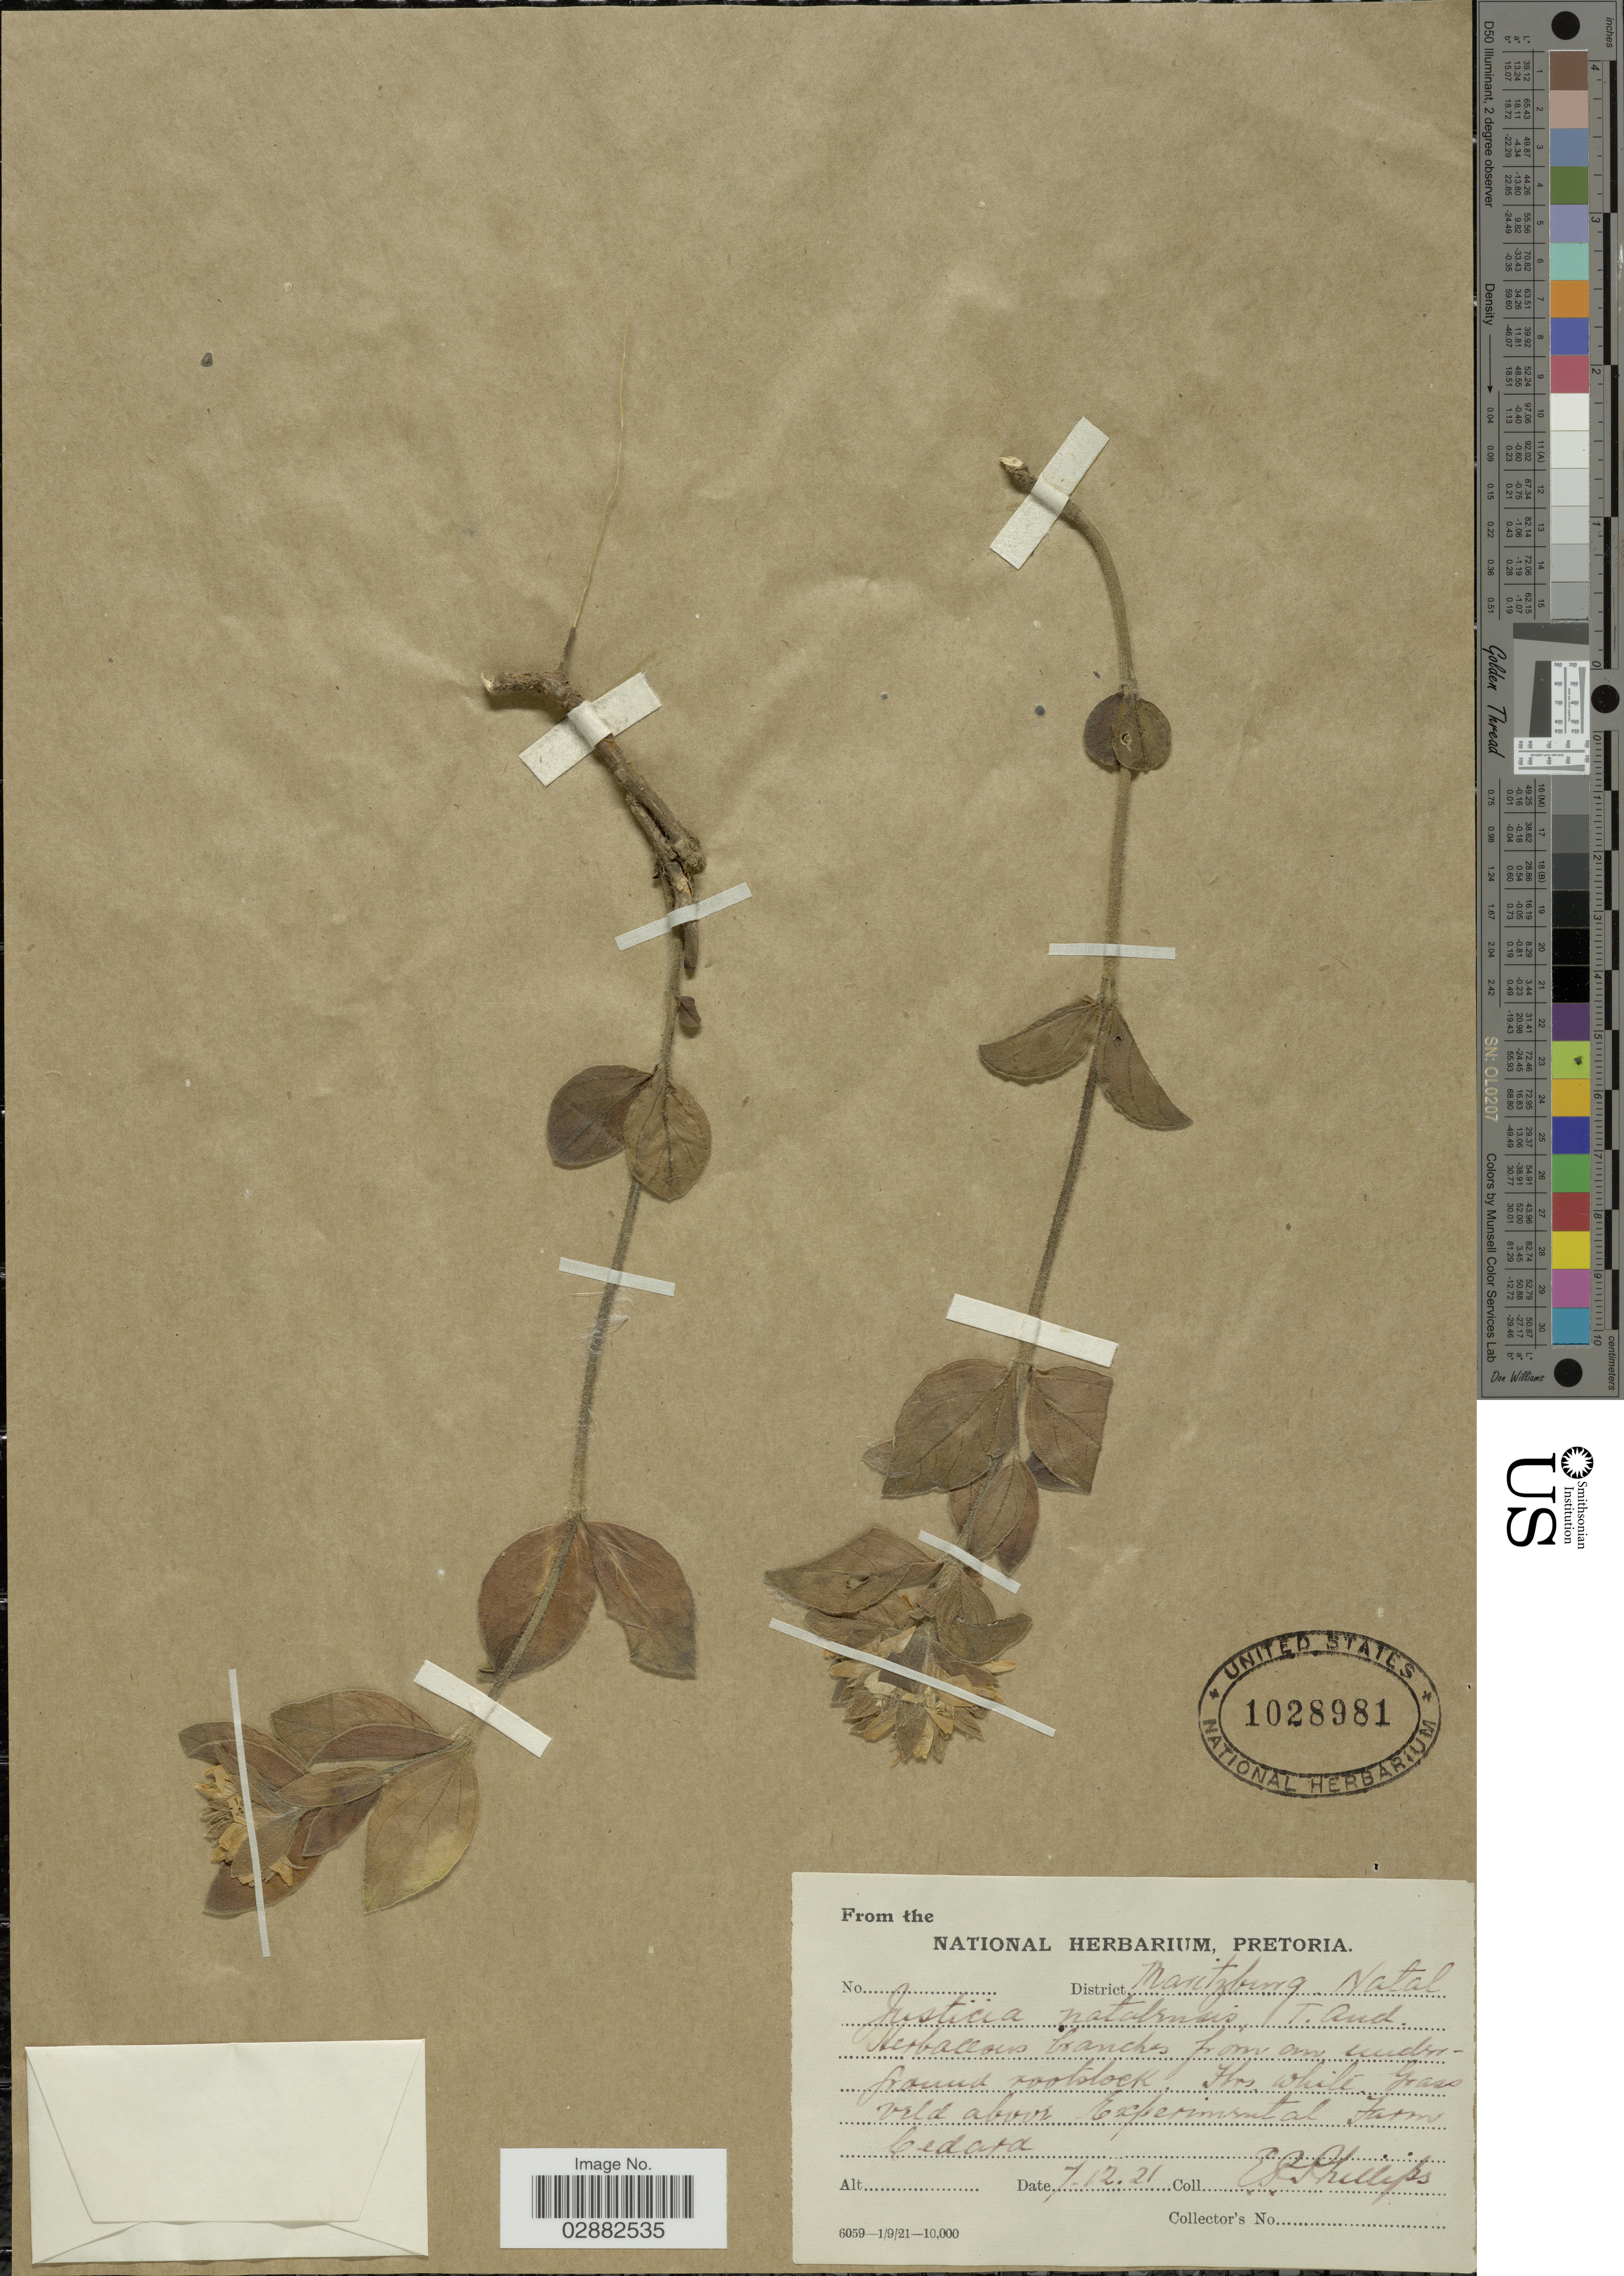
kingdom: Plantae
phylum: Tracheophyta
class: Magnoliopsida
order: Lamiales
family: Acanthaceae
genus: Justicia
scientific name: Justicia natalensis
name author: T. Anderson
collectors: E. Phillips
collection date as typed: Transcribed d/m/y: 7/12/21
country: South Africa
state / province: KwaZulu-Natal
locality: District Maritzburg, Natal.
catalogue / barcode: US 1028981